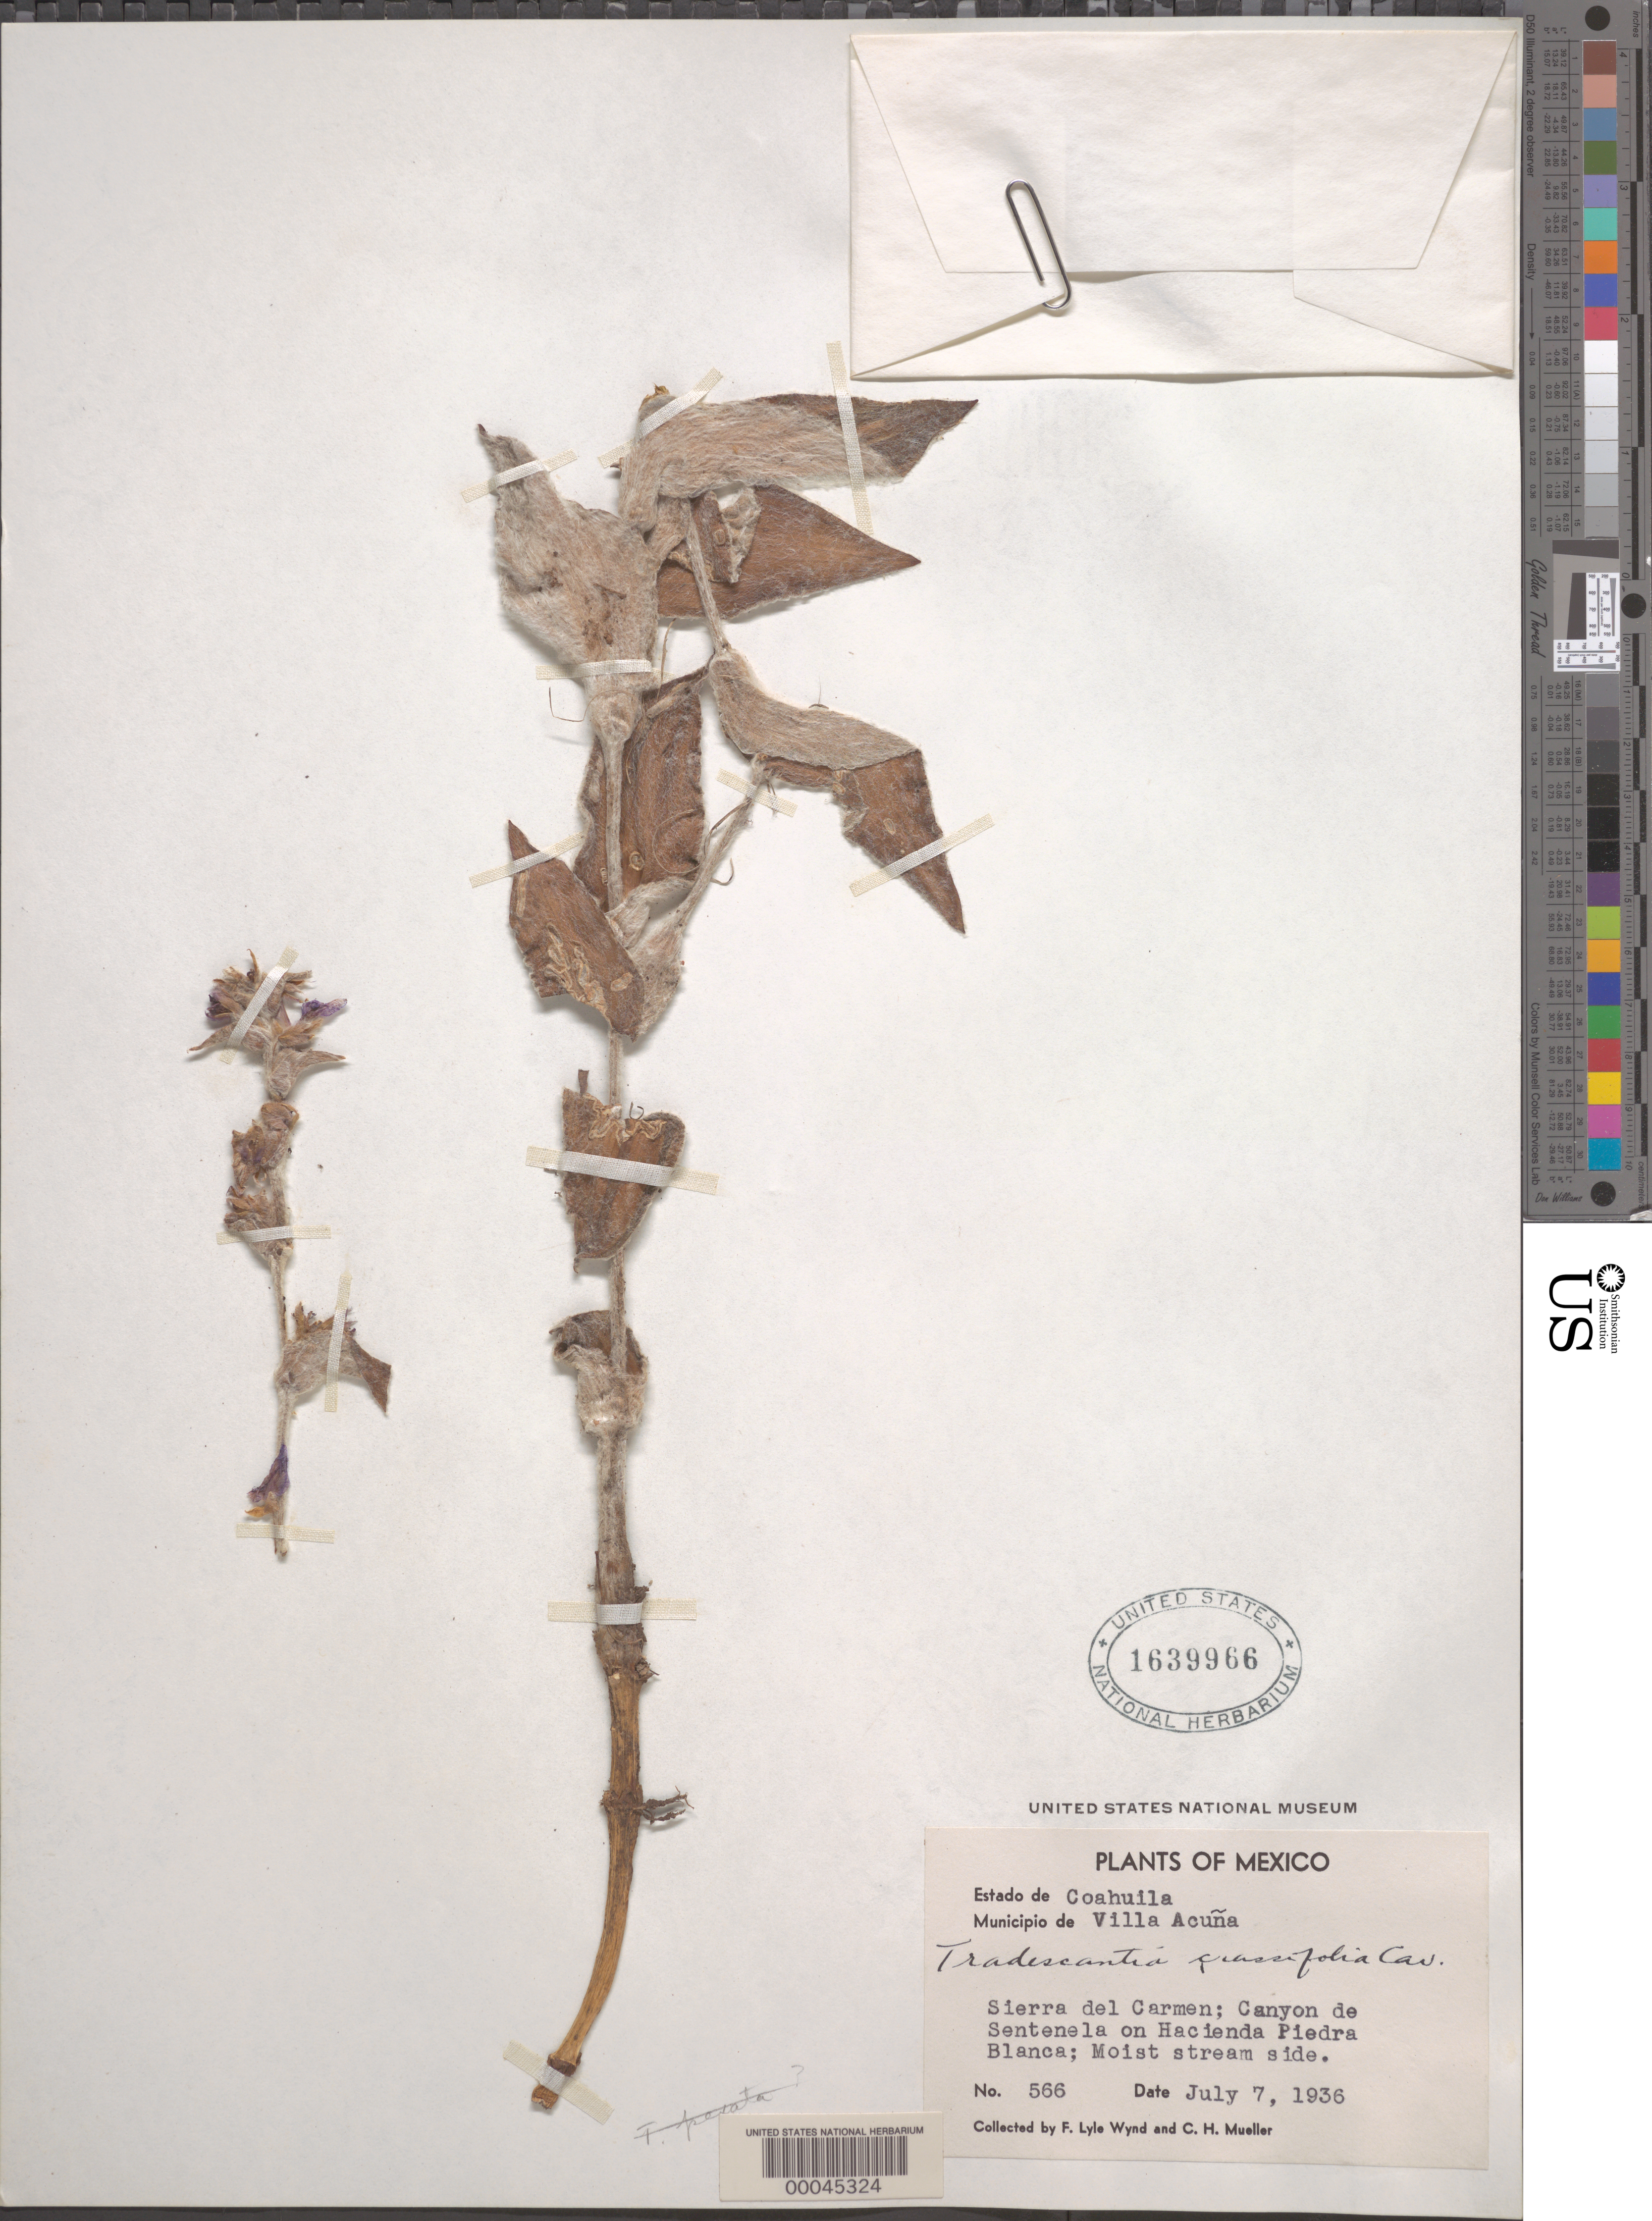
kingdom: Plantae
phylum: Tracheophyta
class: Liliopsida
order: Commelinales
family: Commelinaceae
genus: Tradescantia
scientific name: Tradescantia crassifolia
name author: Cav.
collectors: F. L. Wynd & C. H. Muller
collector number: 566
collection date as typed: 07 Jul 1936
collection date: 1936-07-07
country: Mexico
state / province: Coahuila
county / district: Acuña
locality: Sierra del Carmen, Canyon de Sentenela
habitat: Moist stream bank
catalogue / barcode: US 1639966